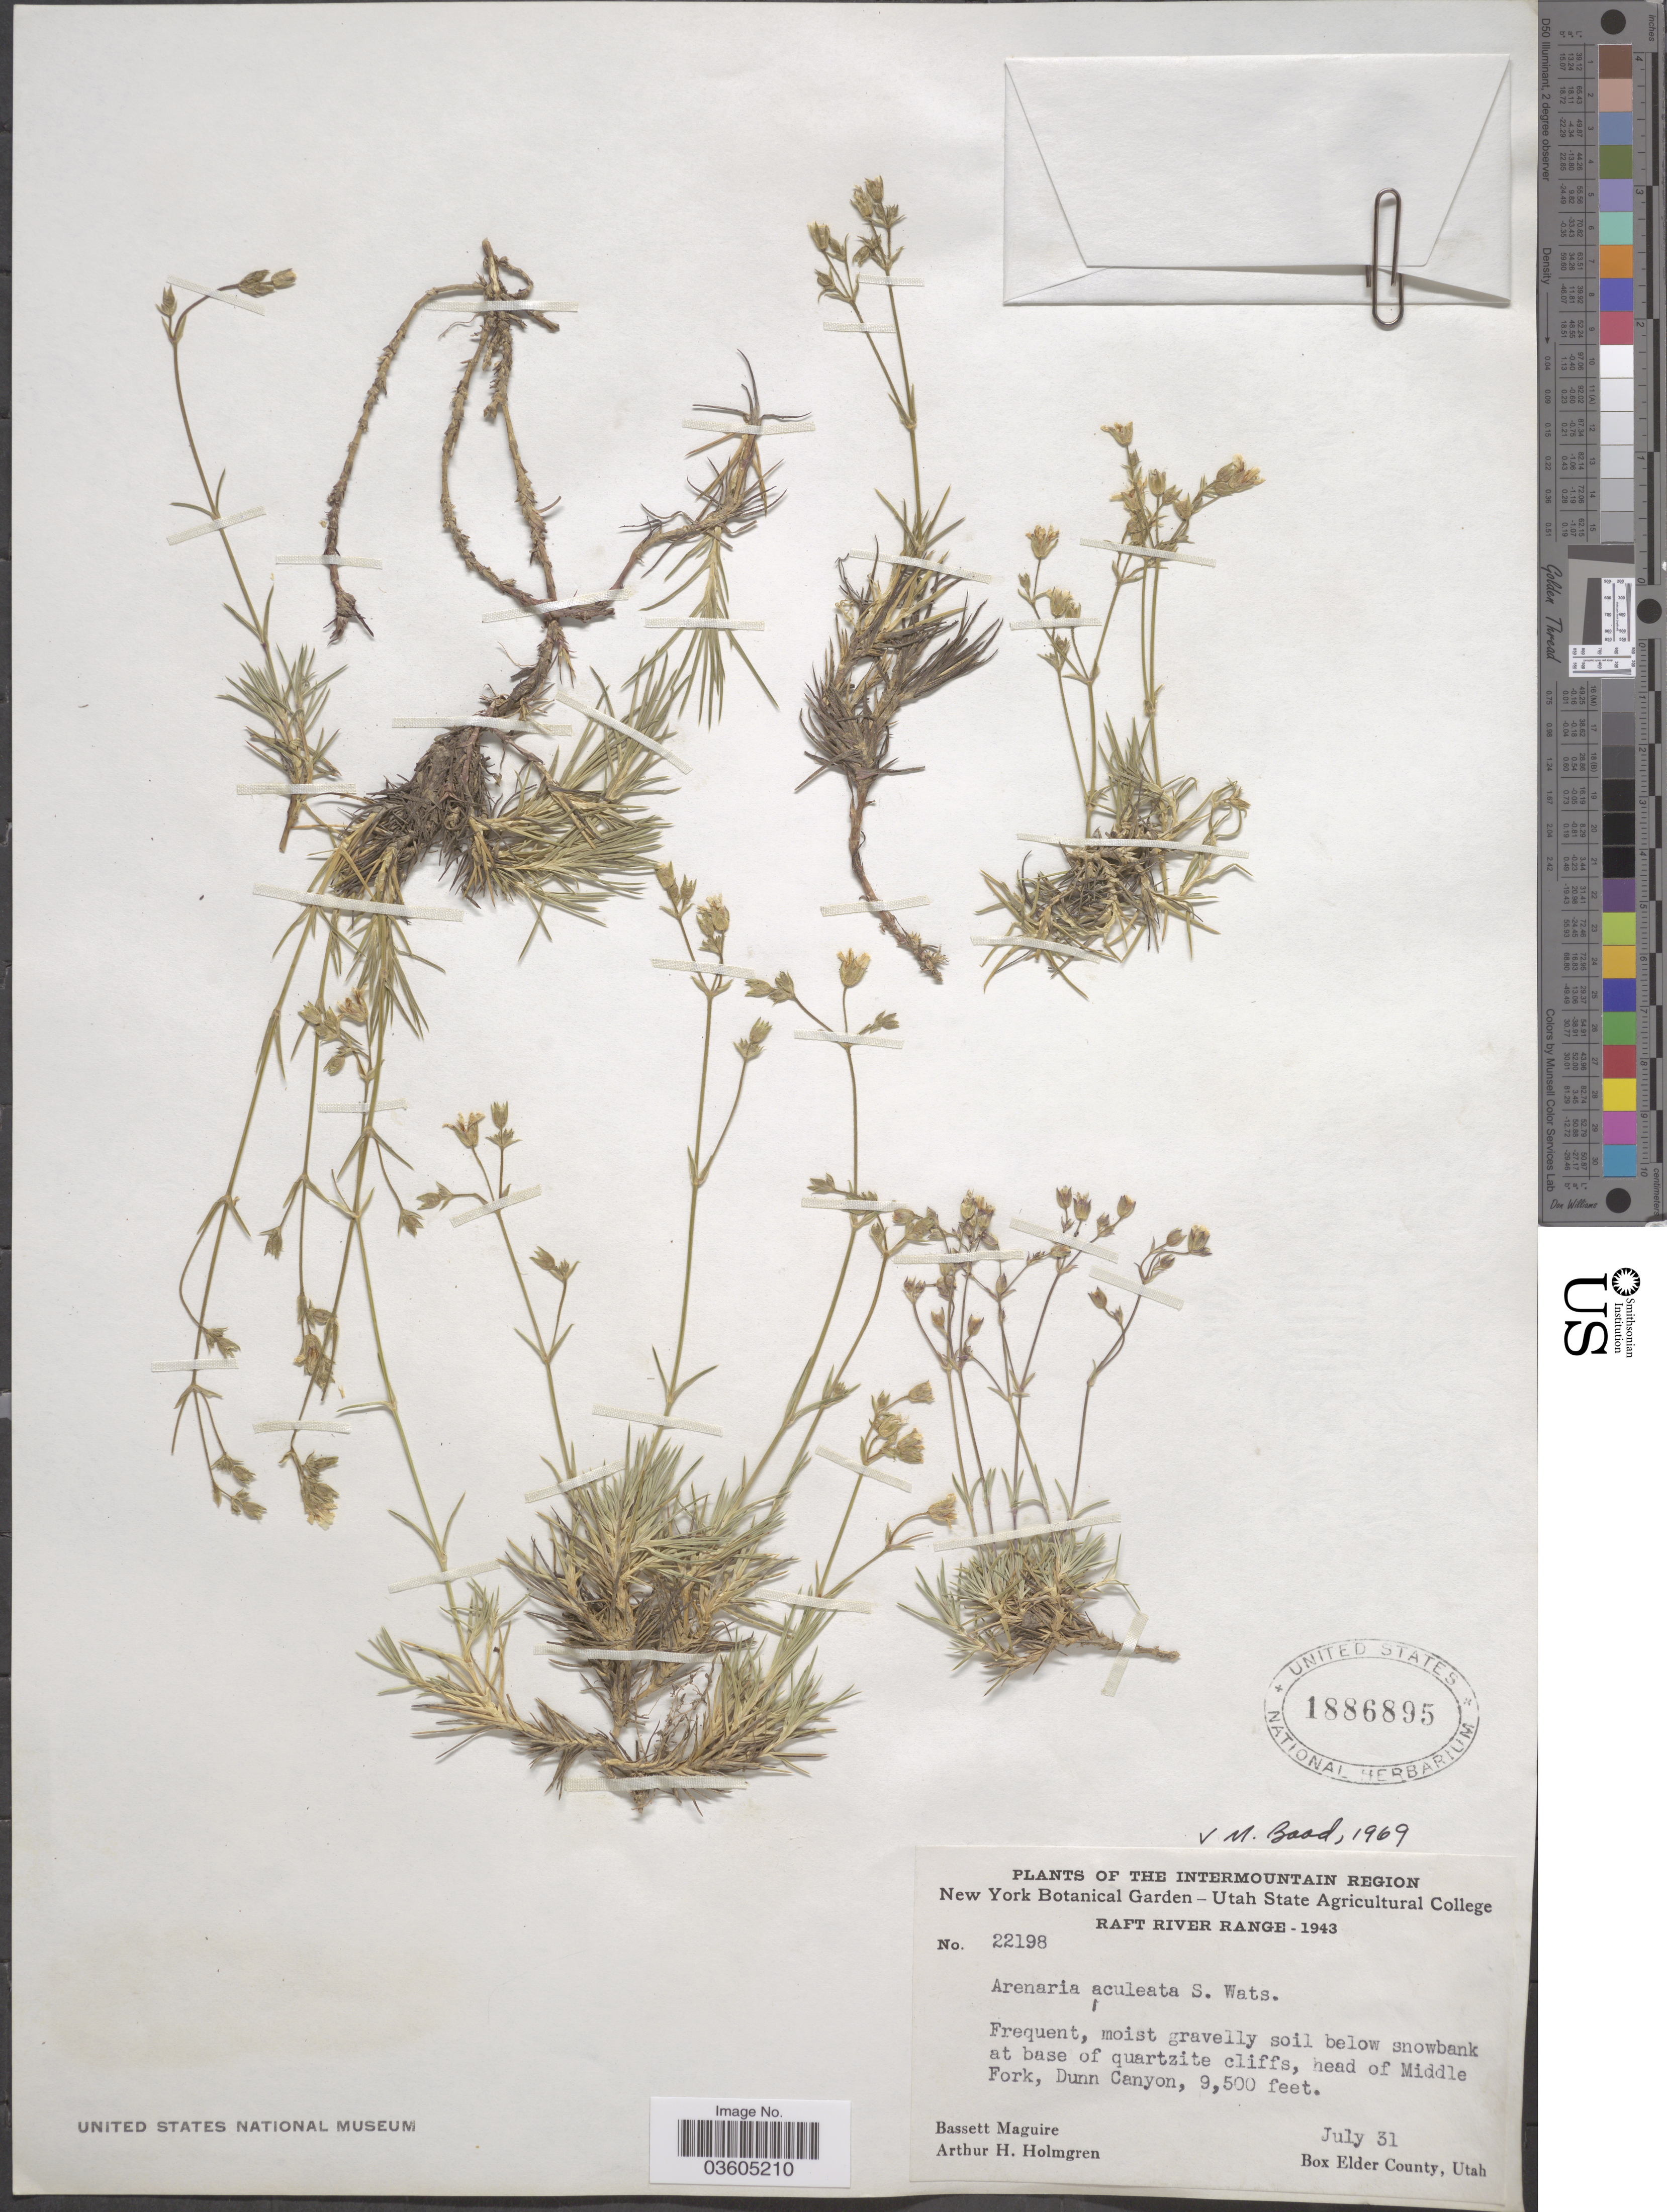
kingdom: Plantae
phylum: Tracheophyta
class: Magnoliopsida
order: Caryophyllales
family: Caryophyllaceae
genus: Eremogone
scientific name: Eremogone aculeata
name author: (S. Watson) Ikonn.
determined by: U.S. National Herbarium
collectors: B. Maguire & A. H. Holmgren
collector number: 22198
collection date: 1943-07-31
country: United States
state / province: Utah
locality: The Intermountain Region. Raft River Range. Below snowbank at base of quartzite cliffs, head of Middle Fork, Dunn Canyon. Box Elder County.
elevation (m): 2896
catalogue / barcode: US 1886895